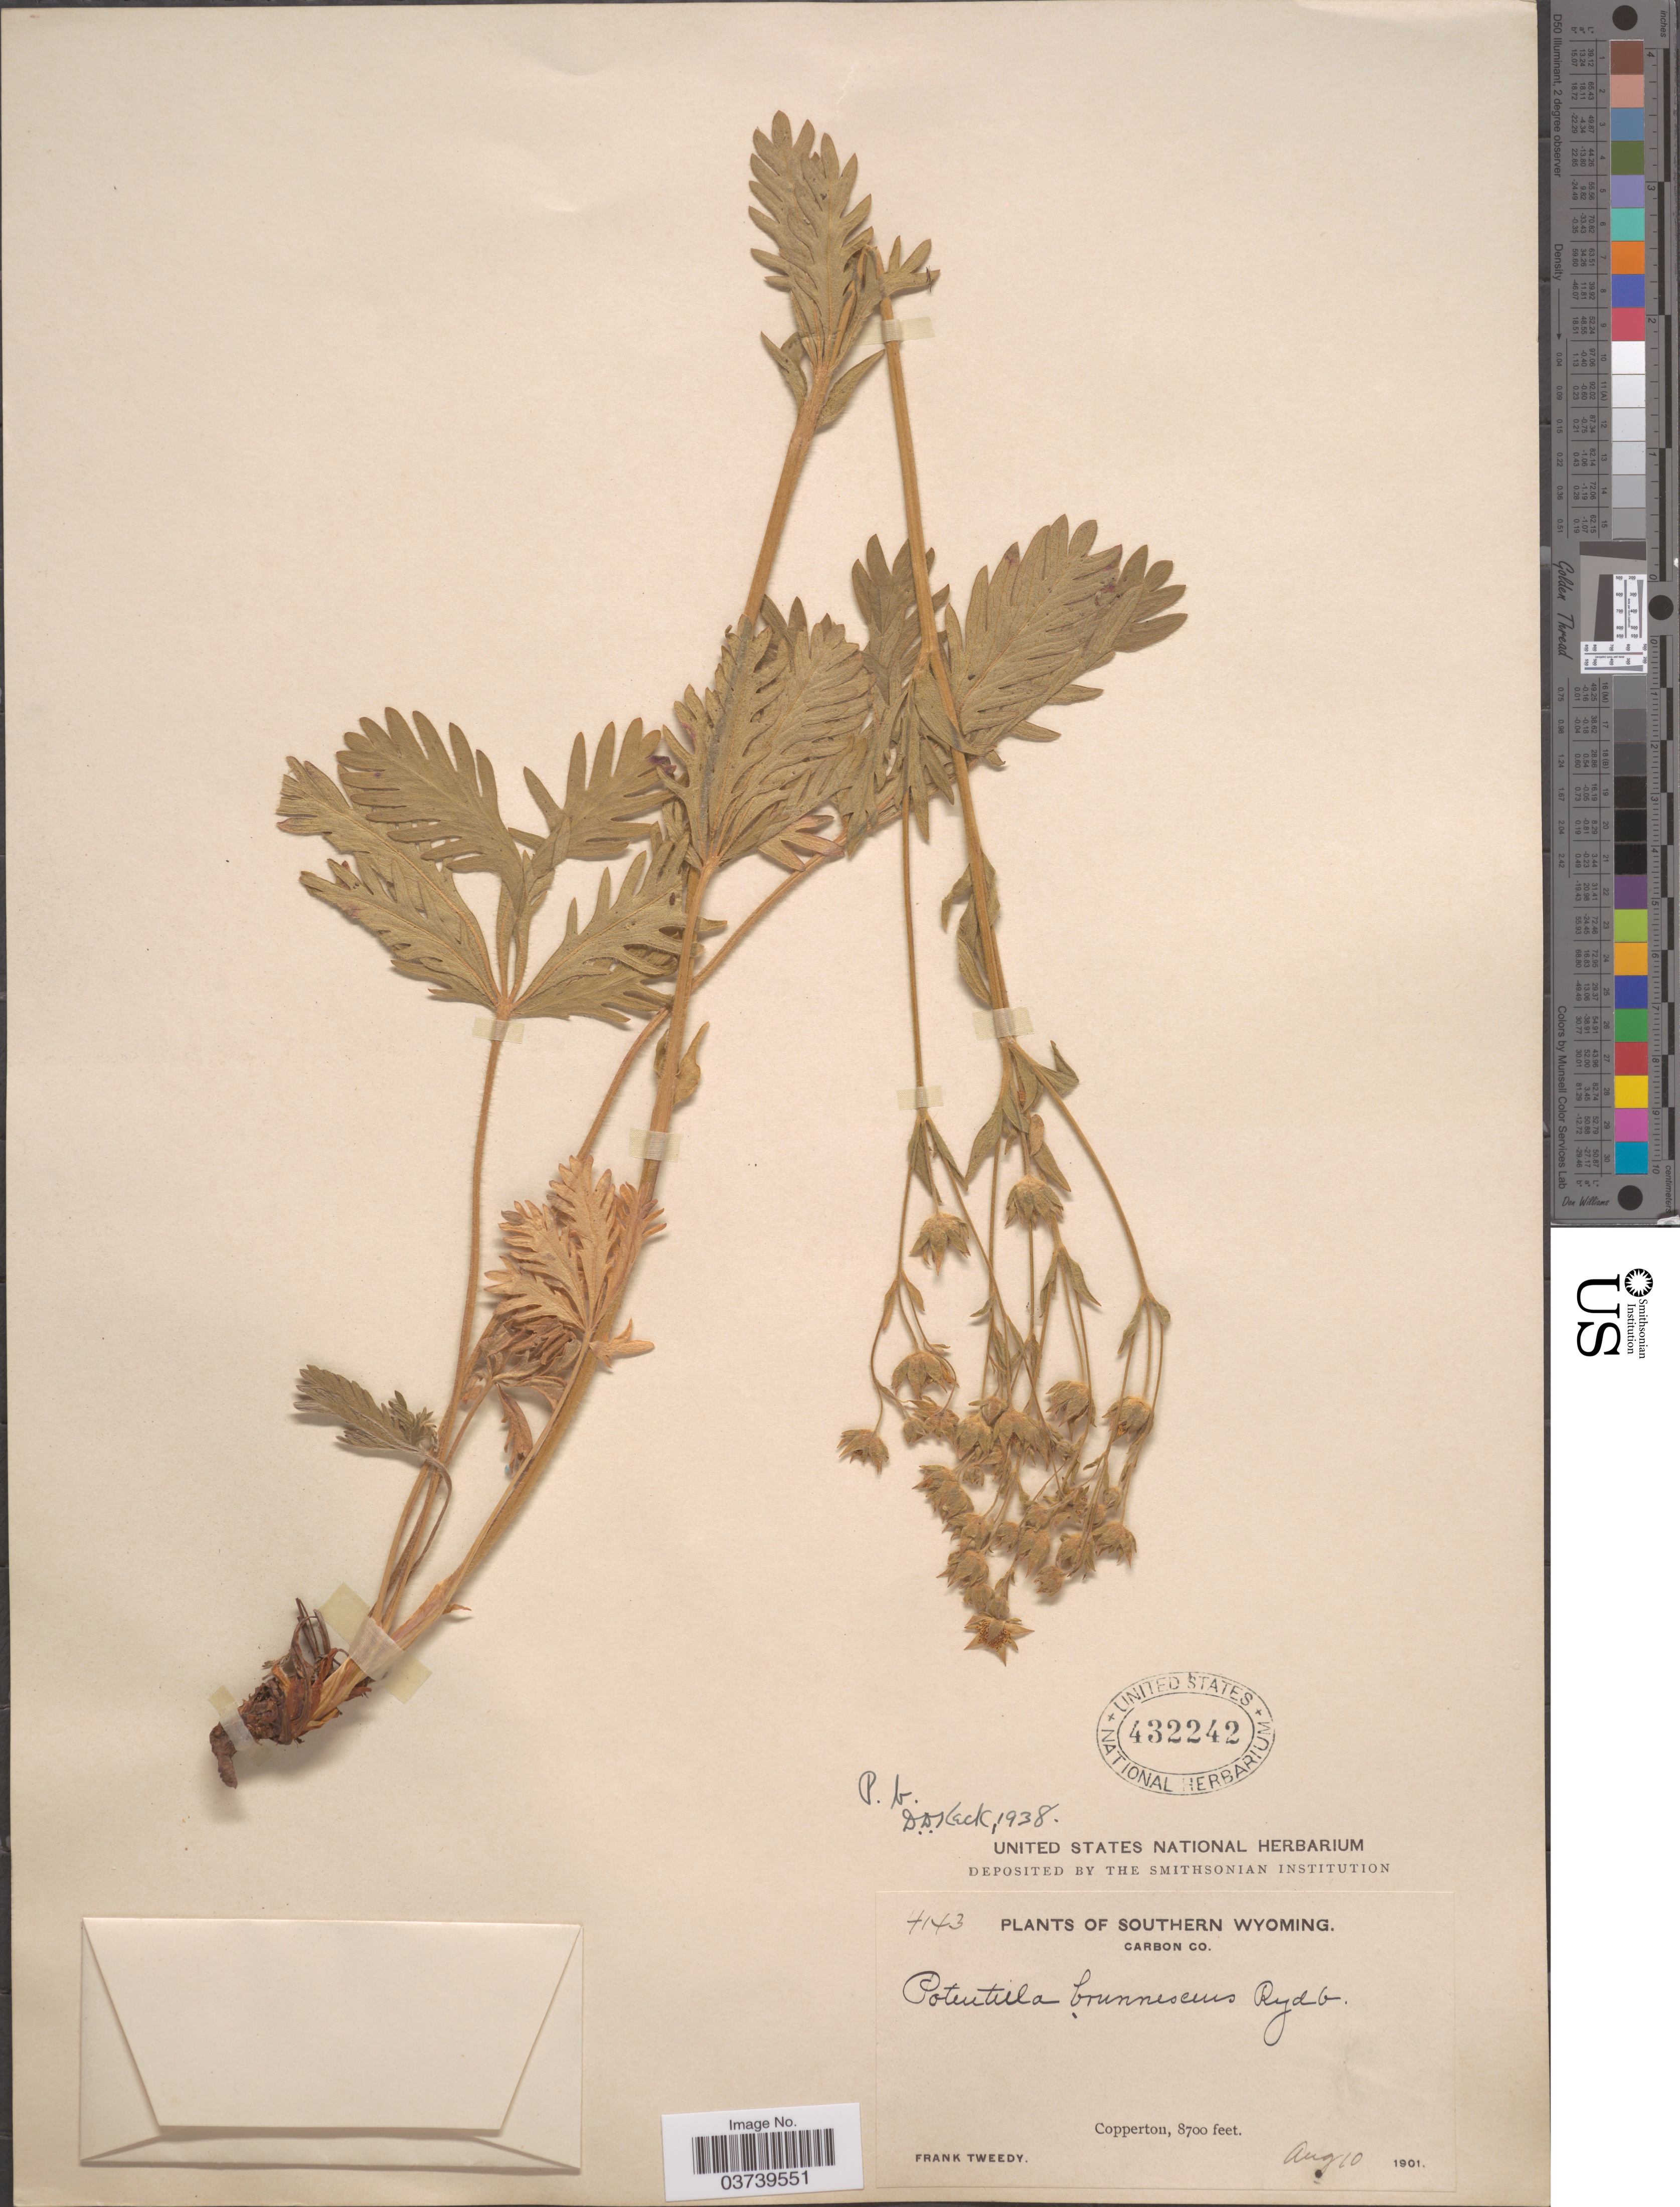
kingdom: Plantae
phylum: Tracheophyta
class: Magnoliopsida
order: Rosales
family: Rosaceae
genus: Potentilla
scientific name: Potentilla gracilis var. brunnescens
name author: (Rydb.) C.L. Hitchc.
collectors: F. Tweedy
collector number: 4143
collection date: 1901-08-10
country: United States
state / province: Wyoming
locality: Southern Wyoming. Carbon Co. Copperton.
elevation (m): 2652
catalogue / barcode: US 432242